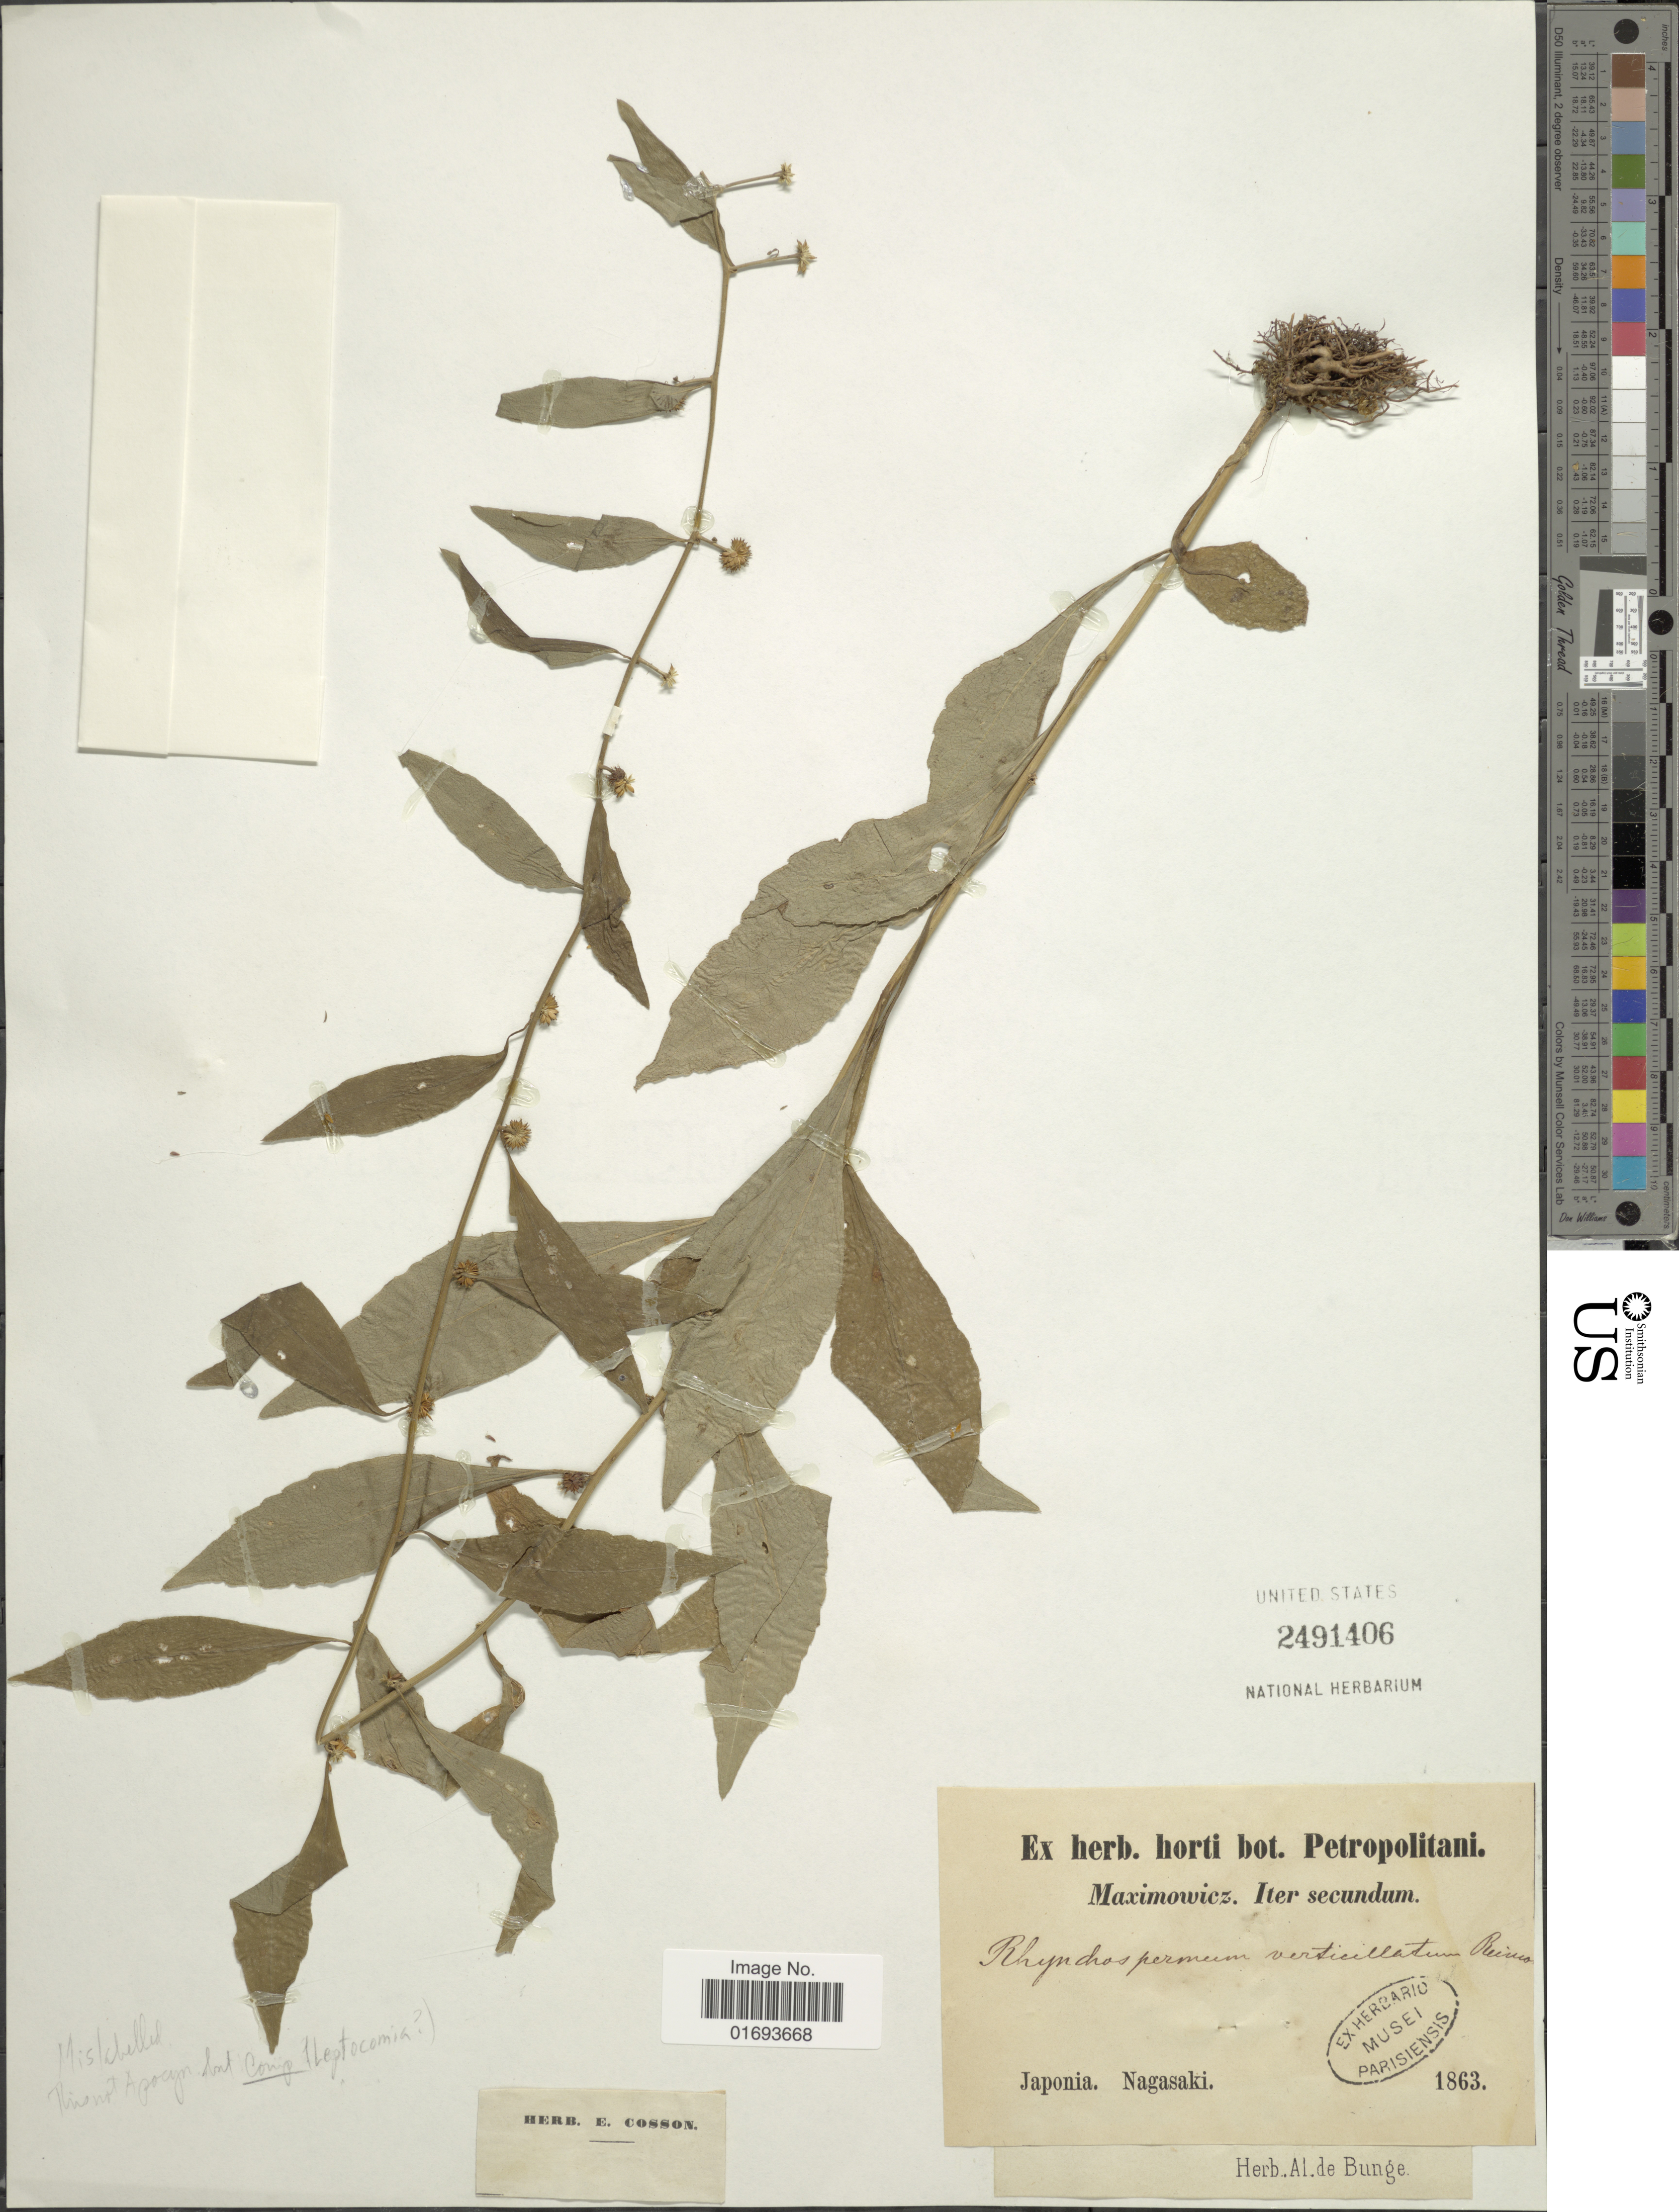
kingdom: Plantae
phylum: Tracheophyta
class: Magnoliopsida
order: Asterales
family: Asteraceae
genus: Rhynchospermum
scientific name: Rhynchospermum verticillatum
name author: Reinw.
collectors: ex Herb. Horti Bot. Petropolitani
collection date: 1863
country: Japan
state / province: Nagasaki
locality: Japonia. Nagasaki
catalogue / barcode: US 2491406